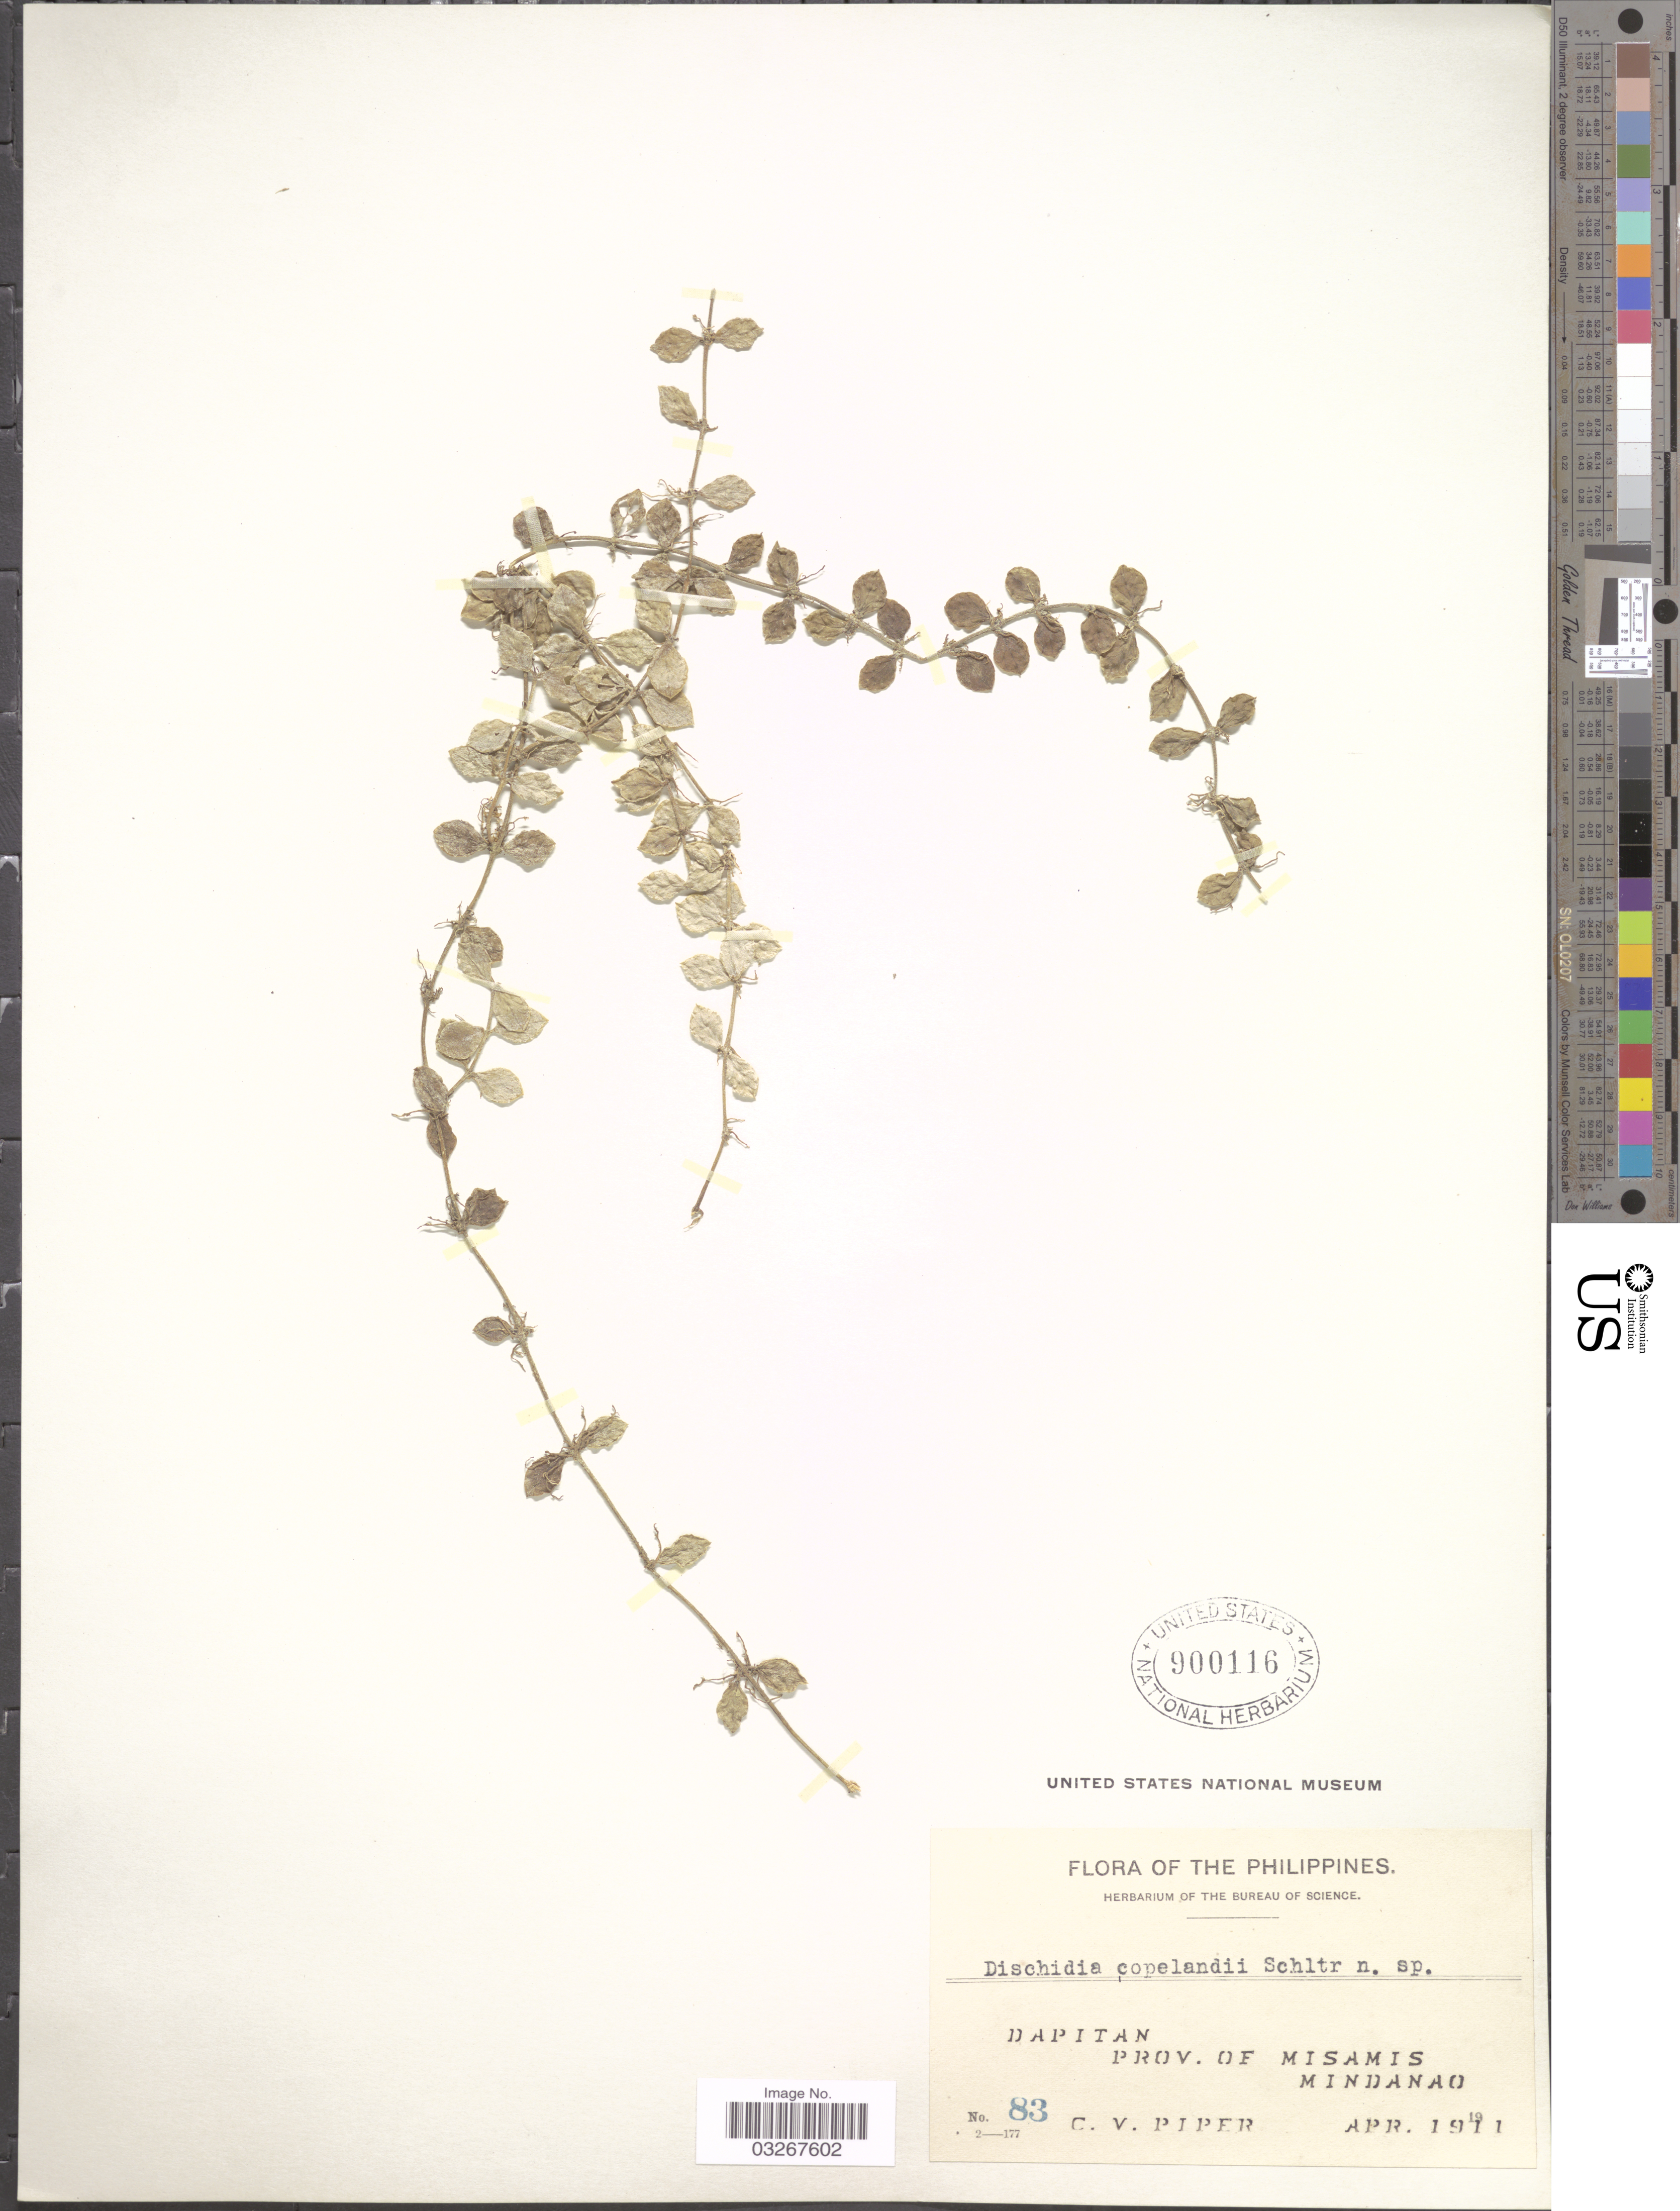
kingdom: Plantae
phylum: Tracheophyta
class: Magnoliopsida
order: Gentianales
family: Apocynaceae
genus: Dischidia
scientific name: Dischidia copelandii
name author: Schltr.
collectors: C. V. Piper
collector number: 83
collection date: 1911-04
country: Philippines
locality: Dapitan, Prov. of Misamis, Mindanao.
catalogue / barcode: US 900116